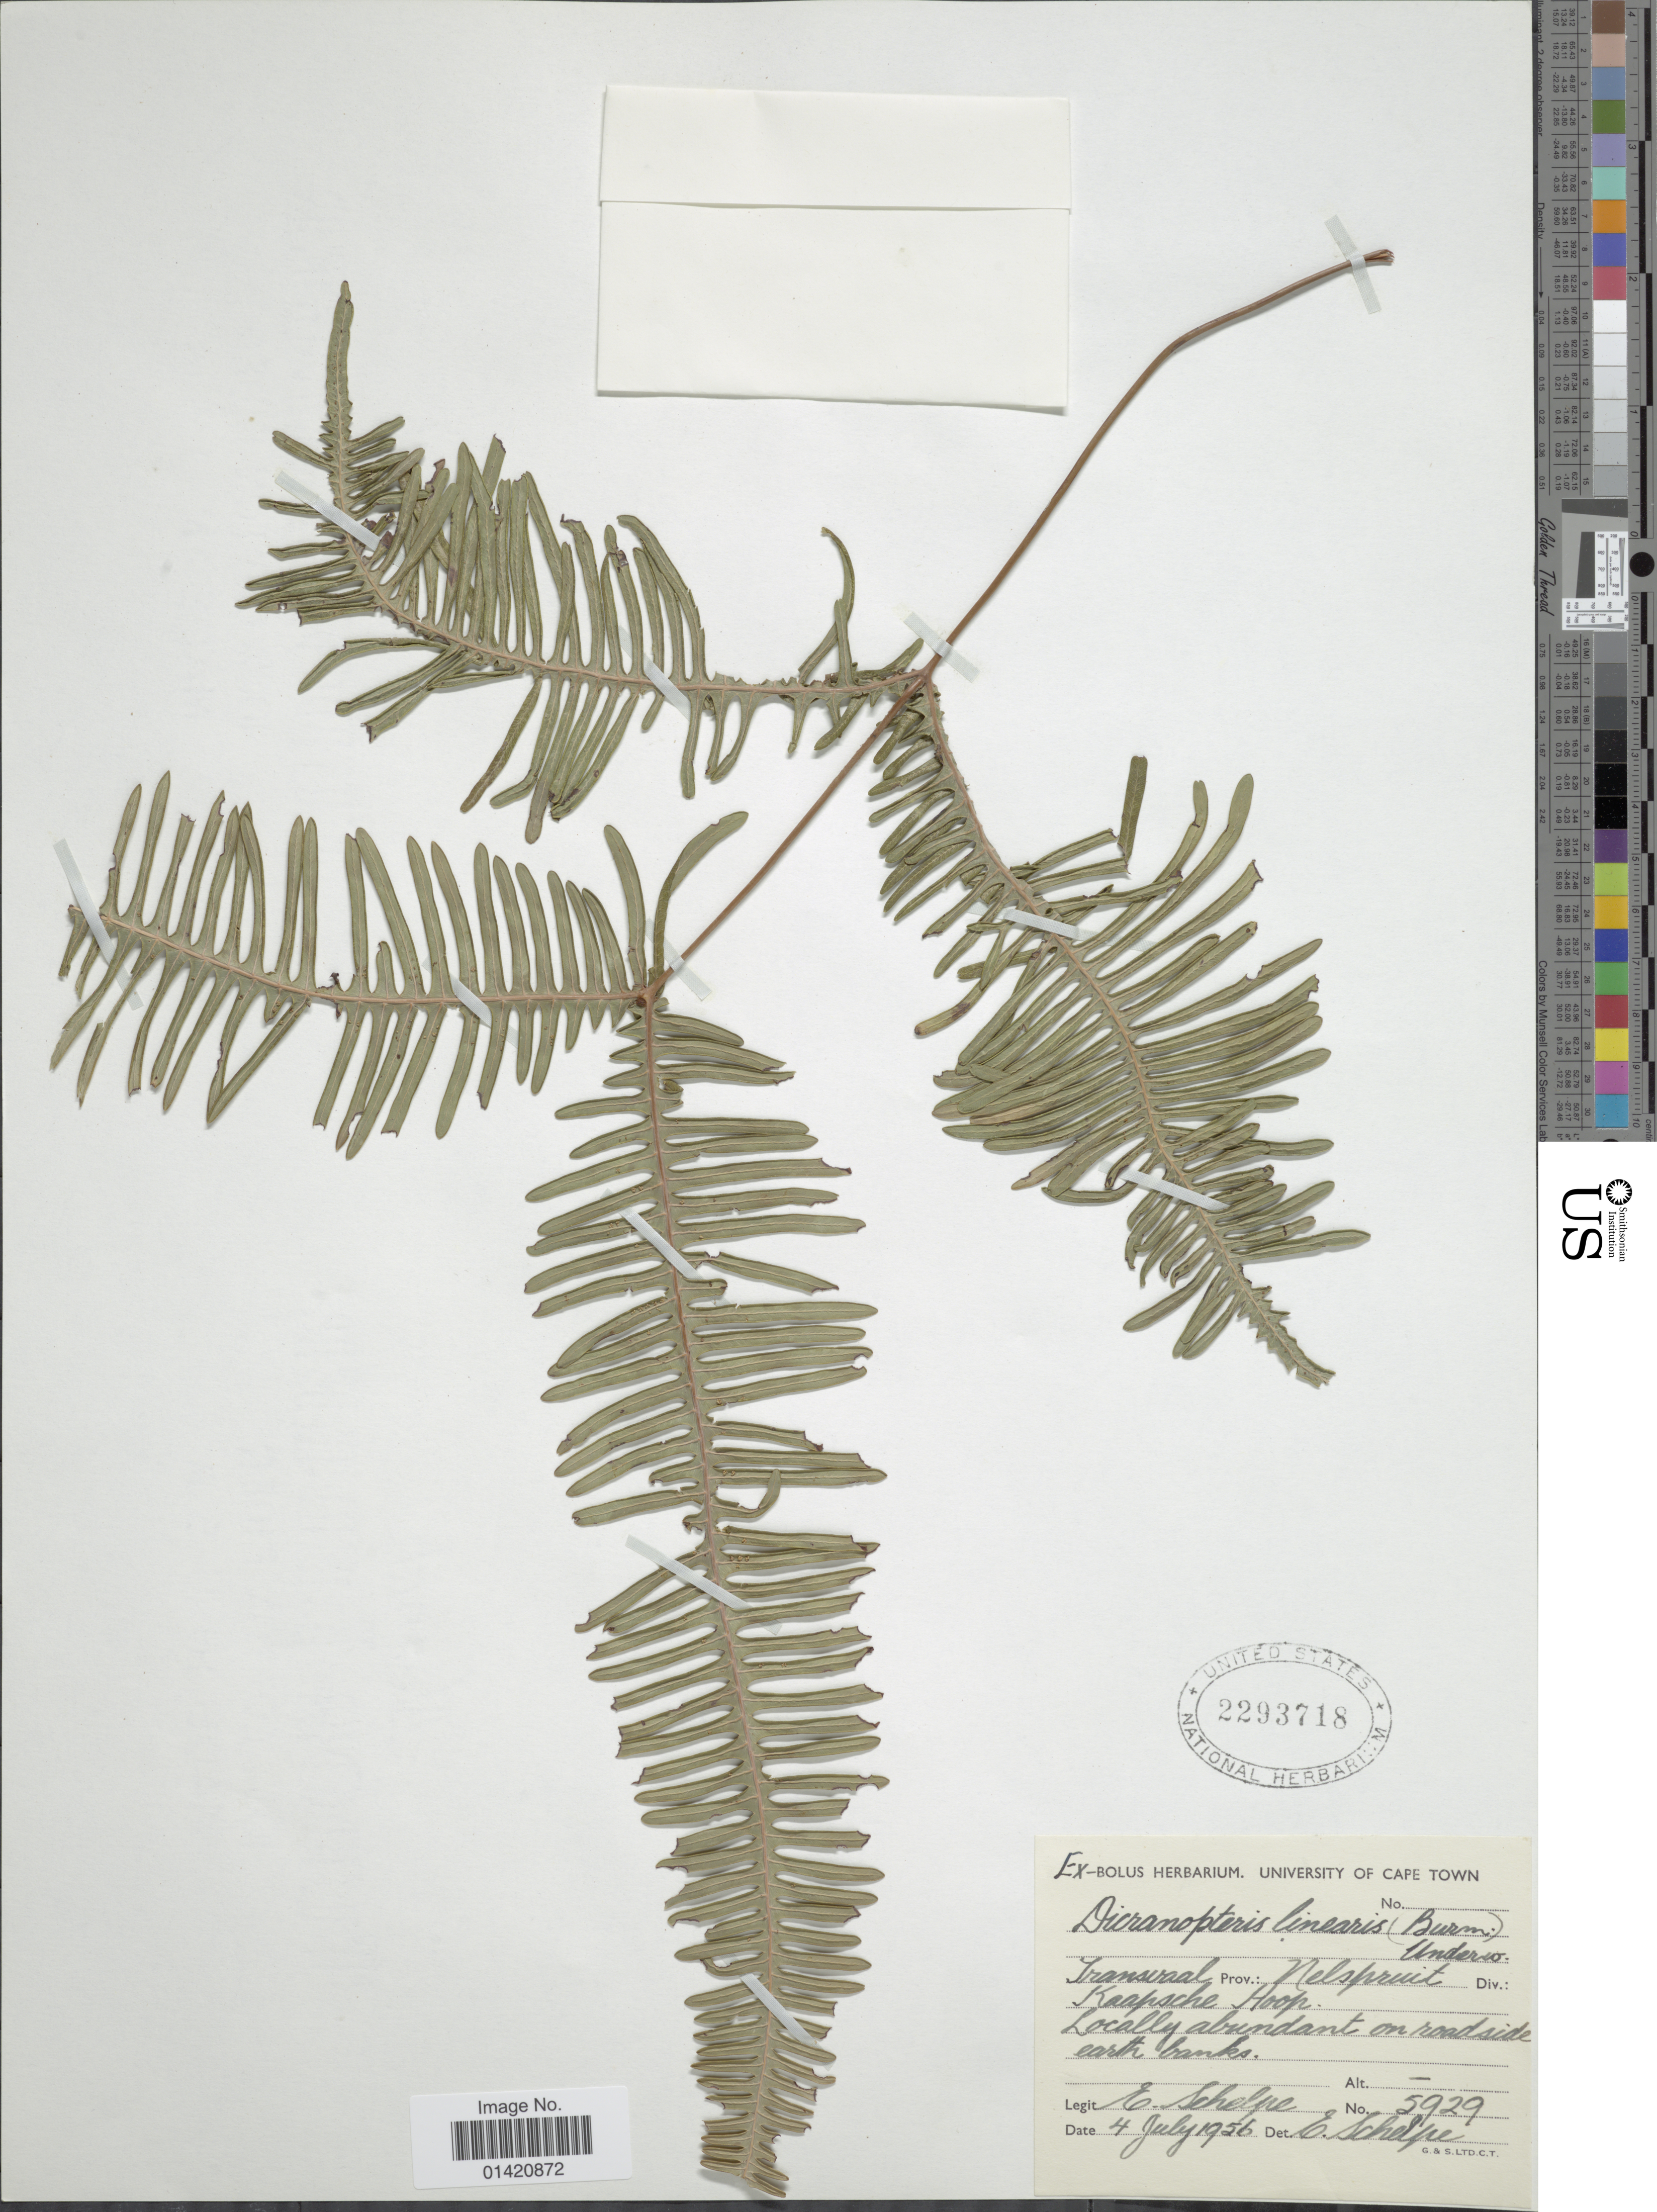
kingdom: Plantae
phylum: Tracheophyta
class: Polypodiopsida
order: Gleicheniales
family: Gleicheniaceae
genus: Dicranopteris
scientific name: Dicranopteris linearis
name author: (Burm. f.) Underw.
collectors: E. A. C. L. E. Schelpe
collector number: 5929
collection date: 1956-07-04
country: South Africa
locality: Transvaal, Prov. Nelspruit, Kaapsche Hoop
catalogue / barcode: US 2293718